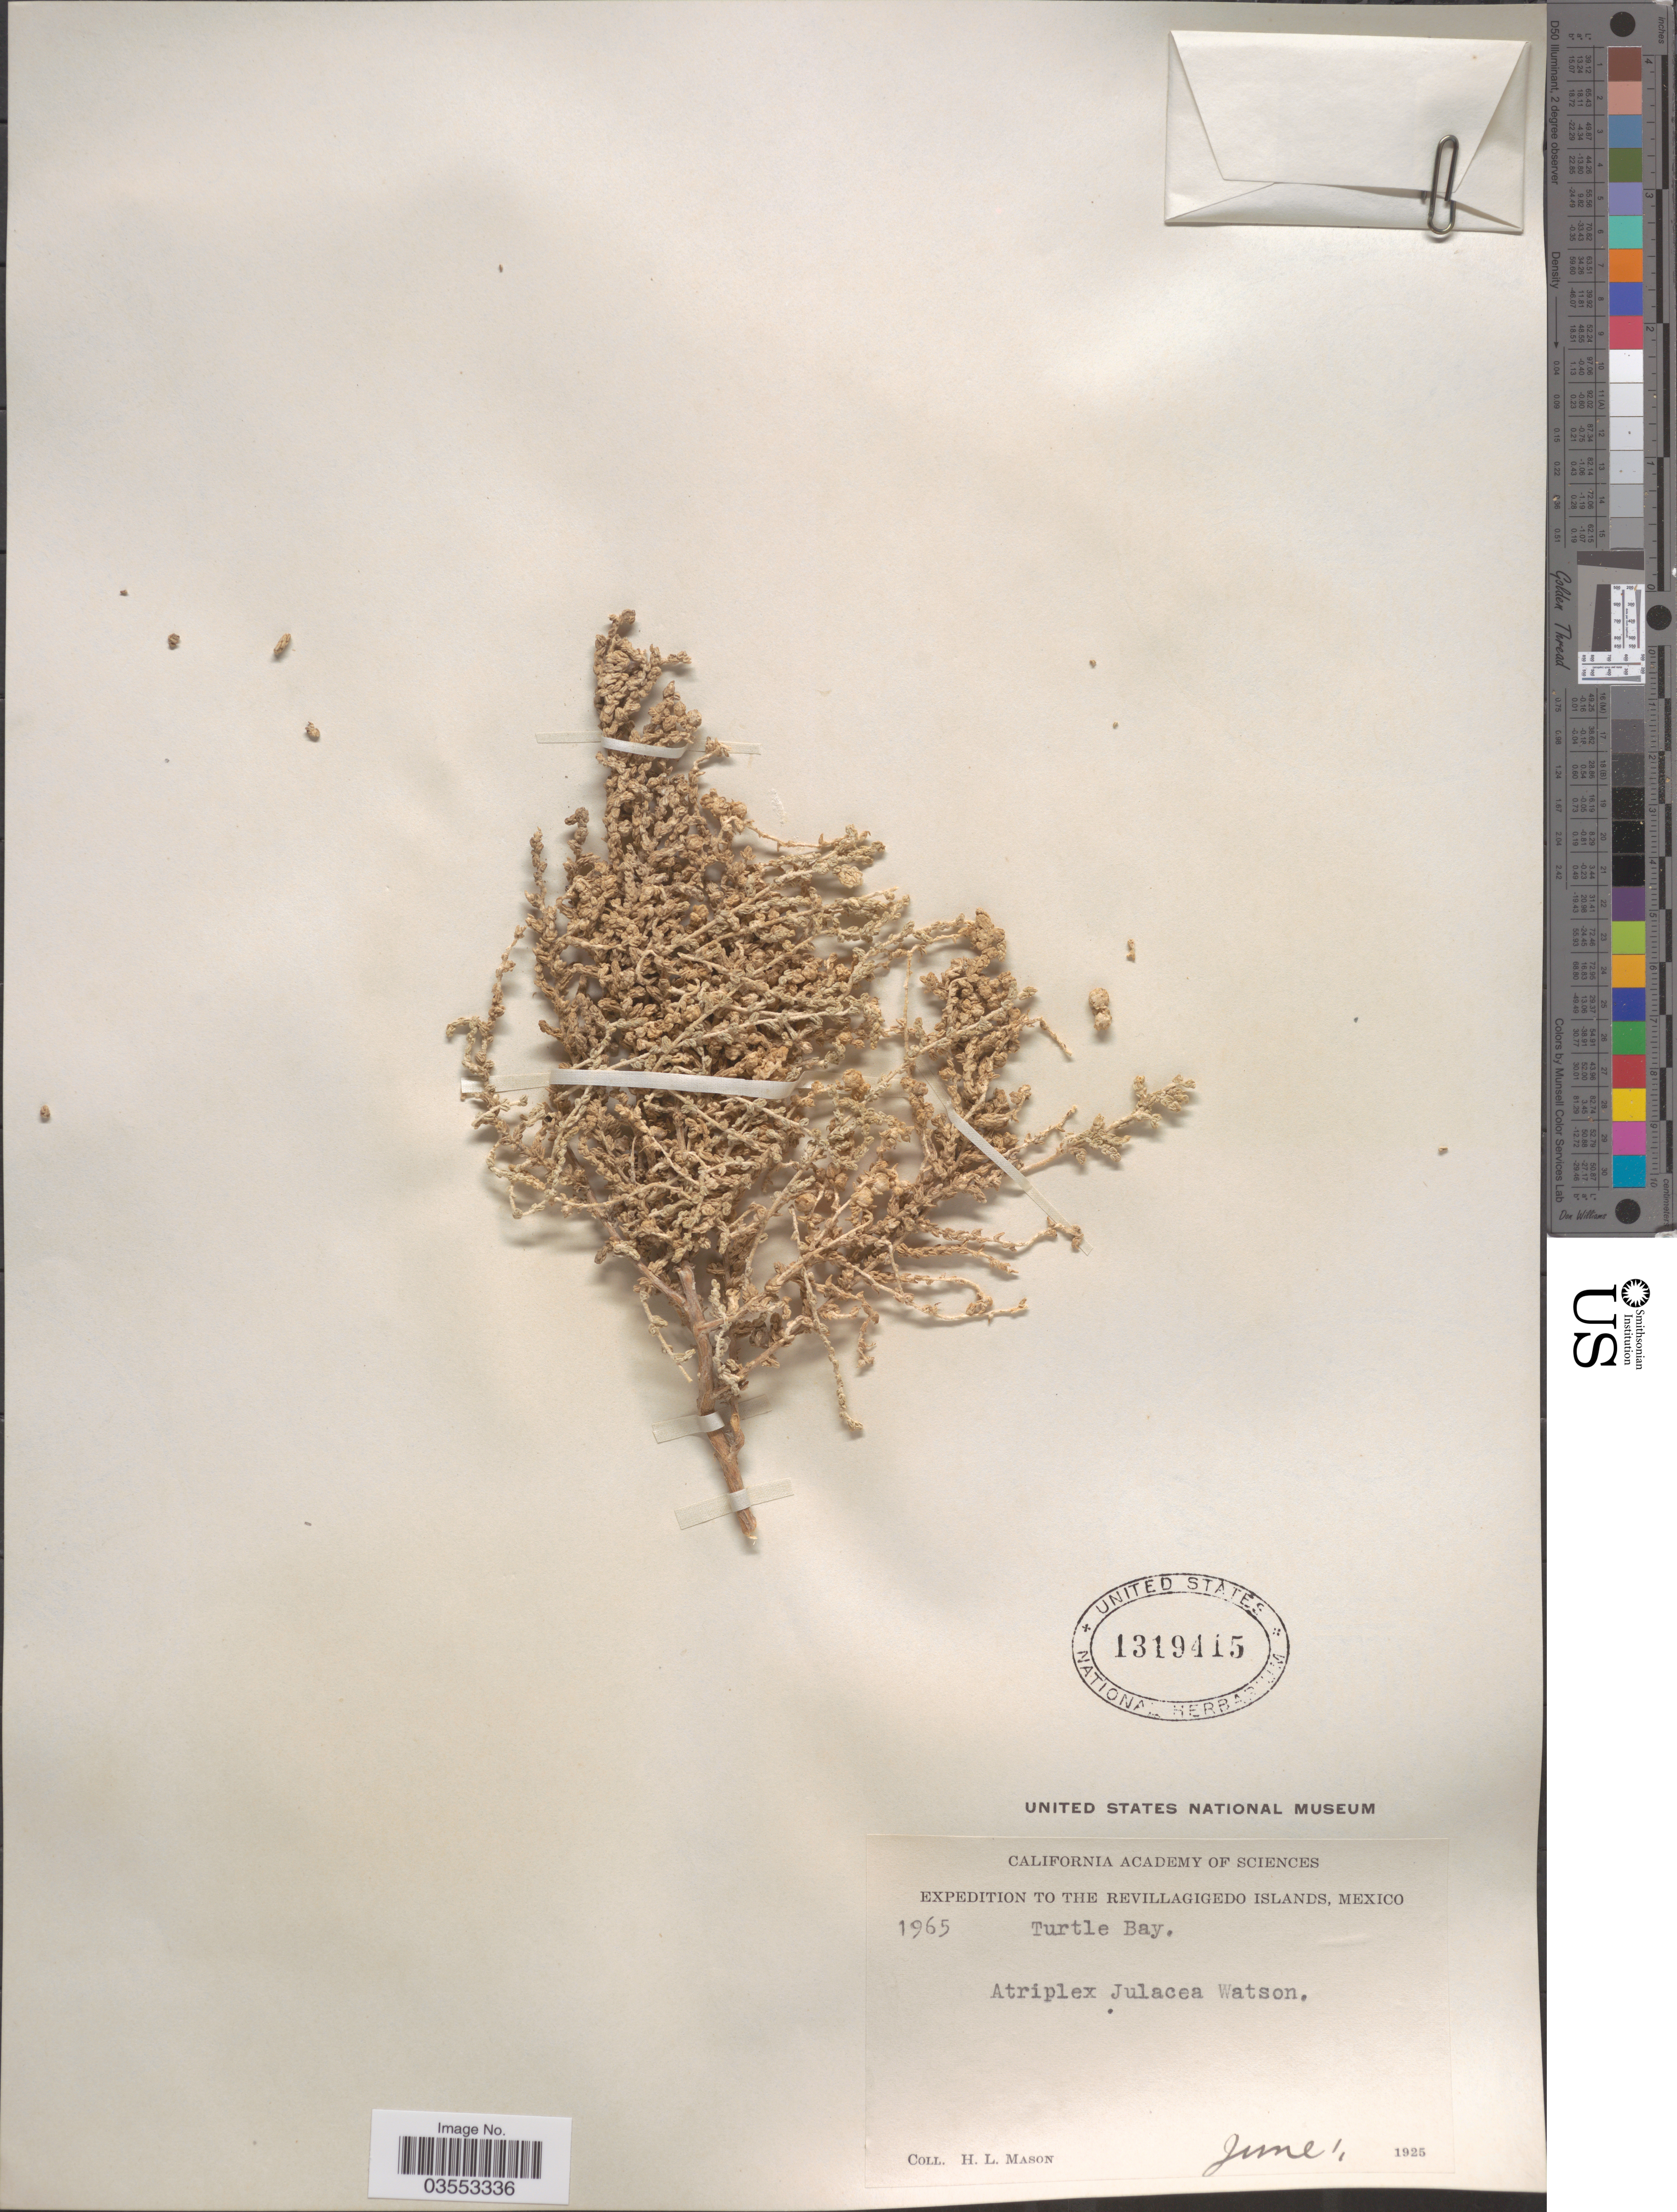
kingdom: Plantae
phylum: Tracheophyta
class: Magnoliopsida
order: Caryophyllales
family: Amaranthaceae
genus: Atriplex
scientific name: Atriplex julacea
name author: S. Watson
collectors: H. L. Mason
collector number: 1965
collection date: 1925-06-01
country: Mexico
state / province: Colima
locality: The Revillagigedo Islands. Turtle Bay.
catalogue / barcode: US 1319415